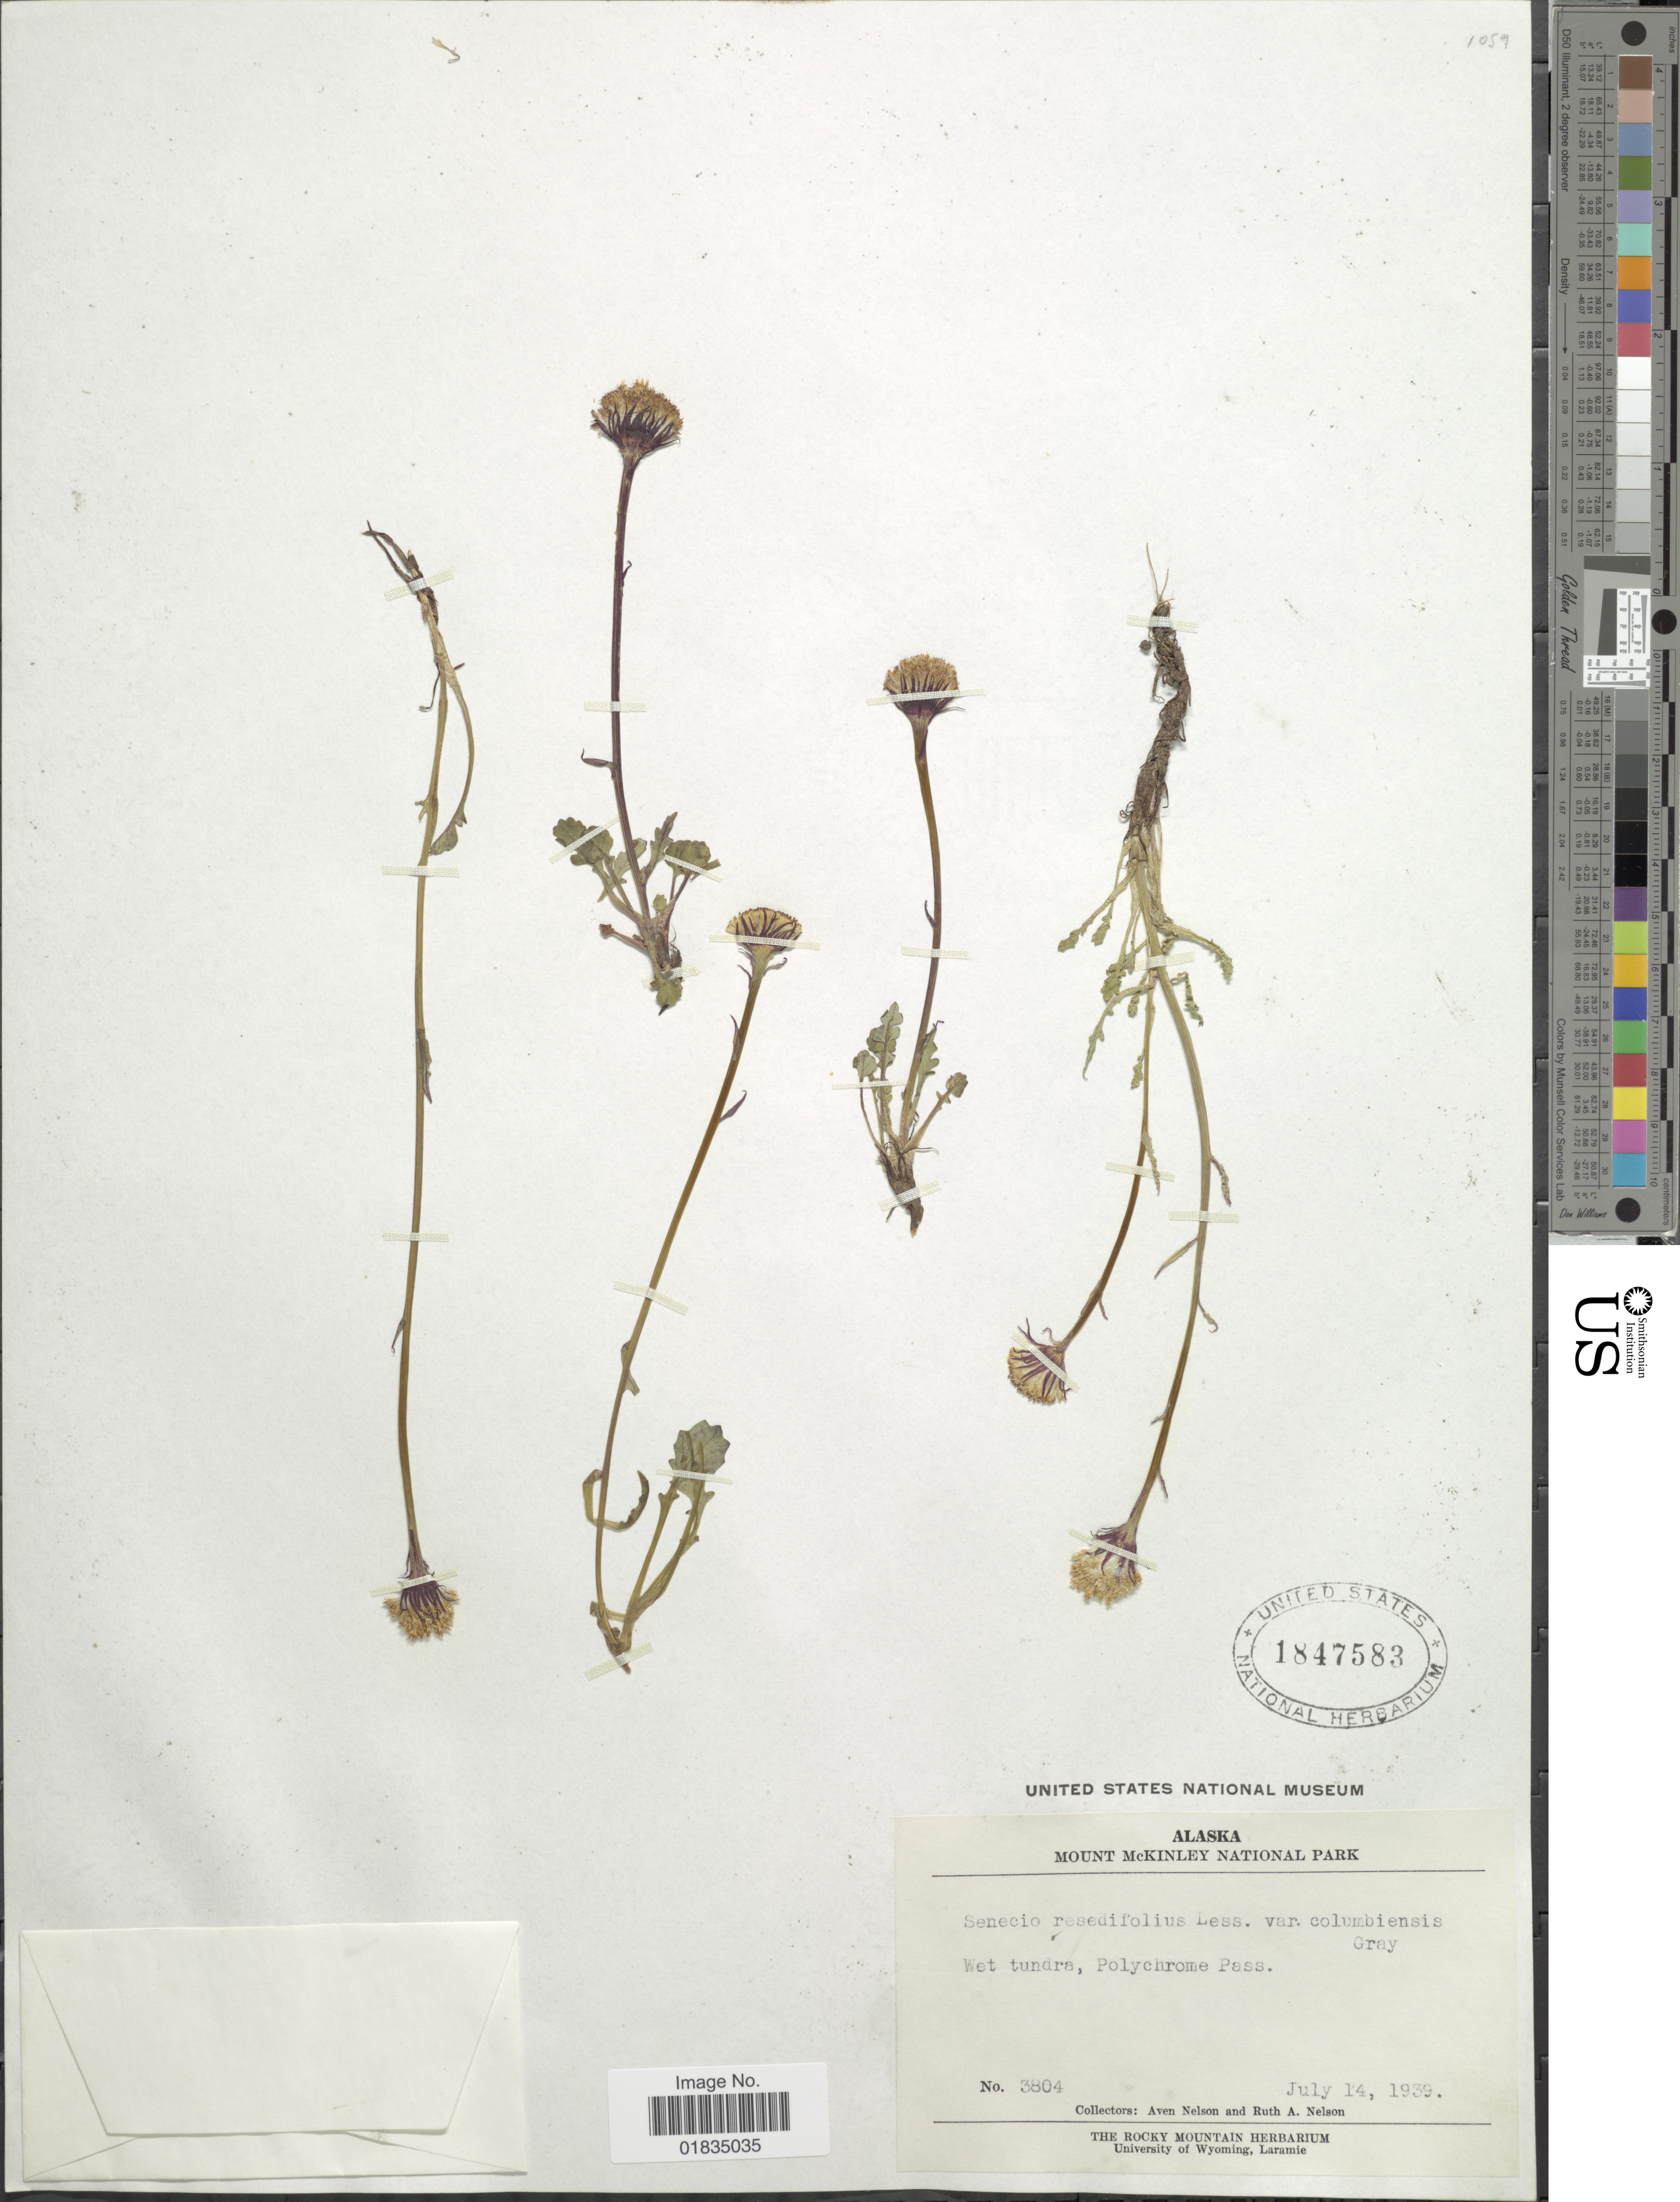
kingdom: Plantae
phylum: Tracheophyta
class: Magnoliopsida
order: Asterales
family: Asteraceae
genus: Packera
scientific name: Packera heterophylla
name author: (Fisch.) E. Wiebe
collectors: A. Nelson & R. A. Nelson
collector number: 3804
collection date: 1939-07-14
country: United States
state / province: Alaska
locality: Mount McKinley National Park, Polychrome Pass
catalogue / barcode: US 1847583